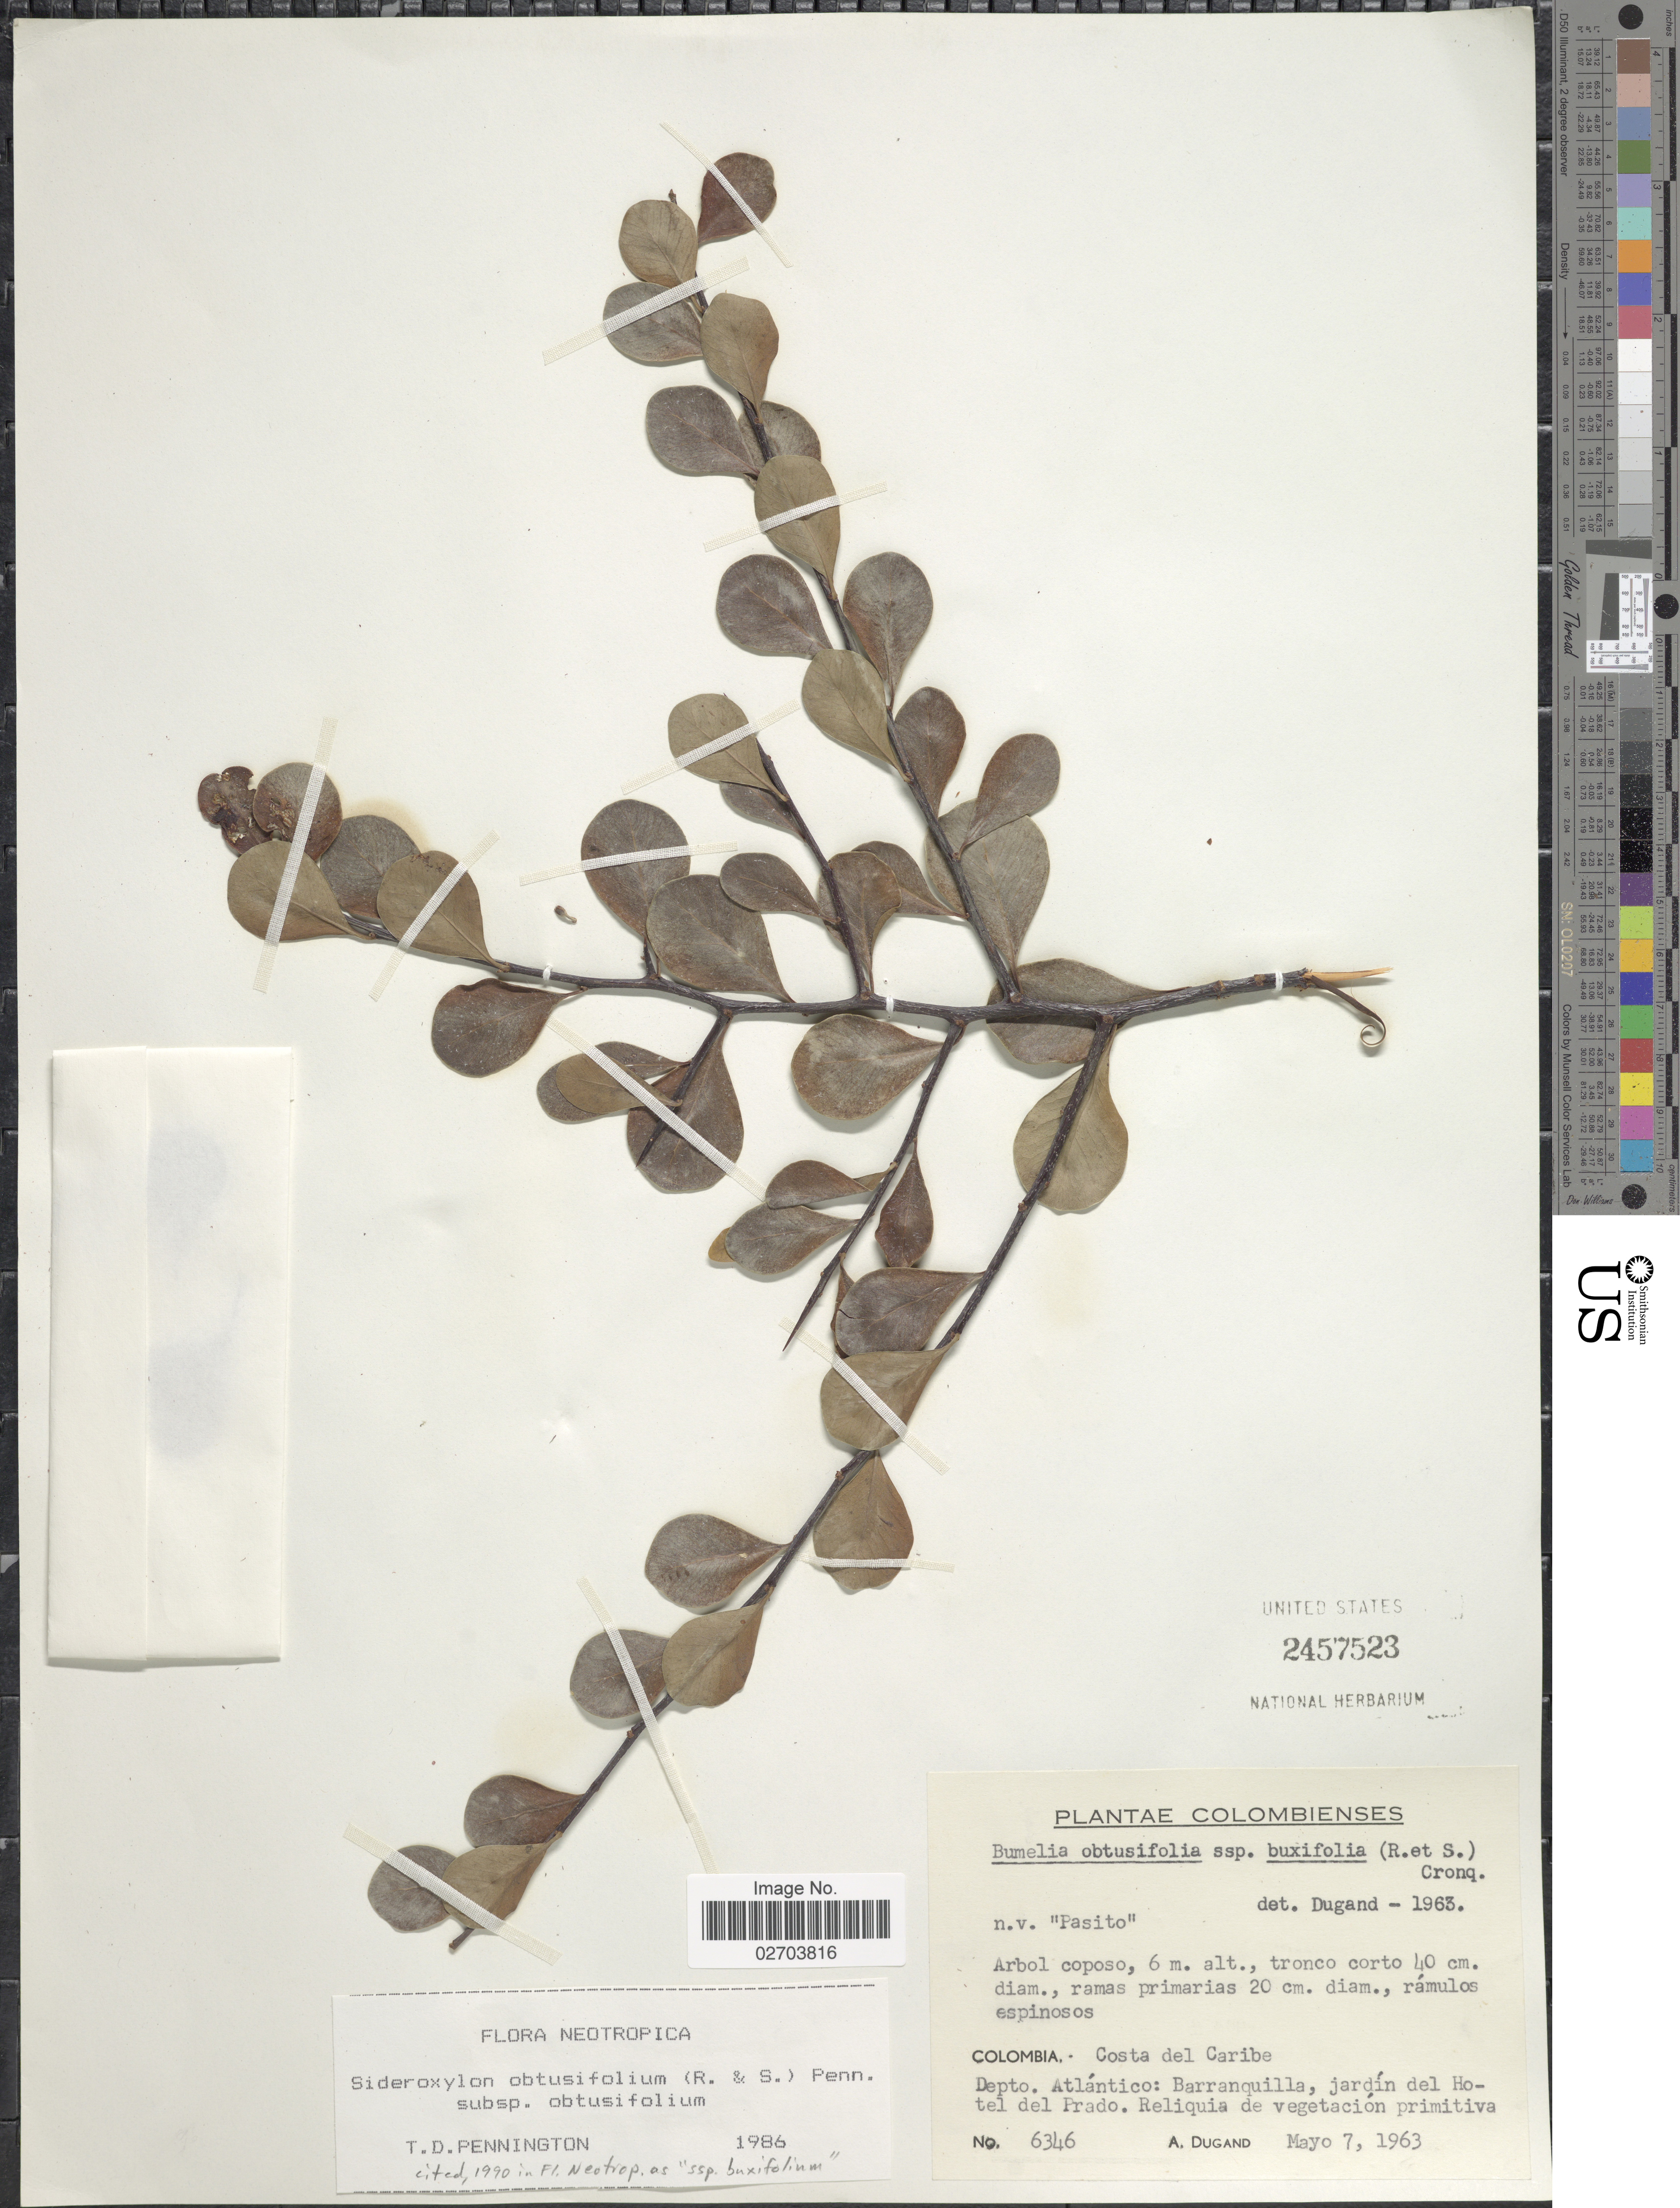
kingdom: Plantae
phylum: Tracheophyta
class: Magnoliopsida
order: Ericales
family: Sapotaceae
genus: Sideroxylon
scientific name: Sideroxylon obtusifolium subsp. buxifolium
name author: (Roem. & Schult.) T.D. Penn.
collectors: A. Dugand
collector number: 6346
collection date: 1963-05-07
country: Colombia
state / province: Atlántico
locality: Costa del Caribe. Depto. Atlantico: Barranquilla, jardin del Hotel del Prado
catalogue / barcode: US 2457523